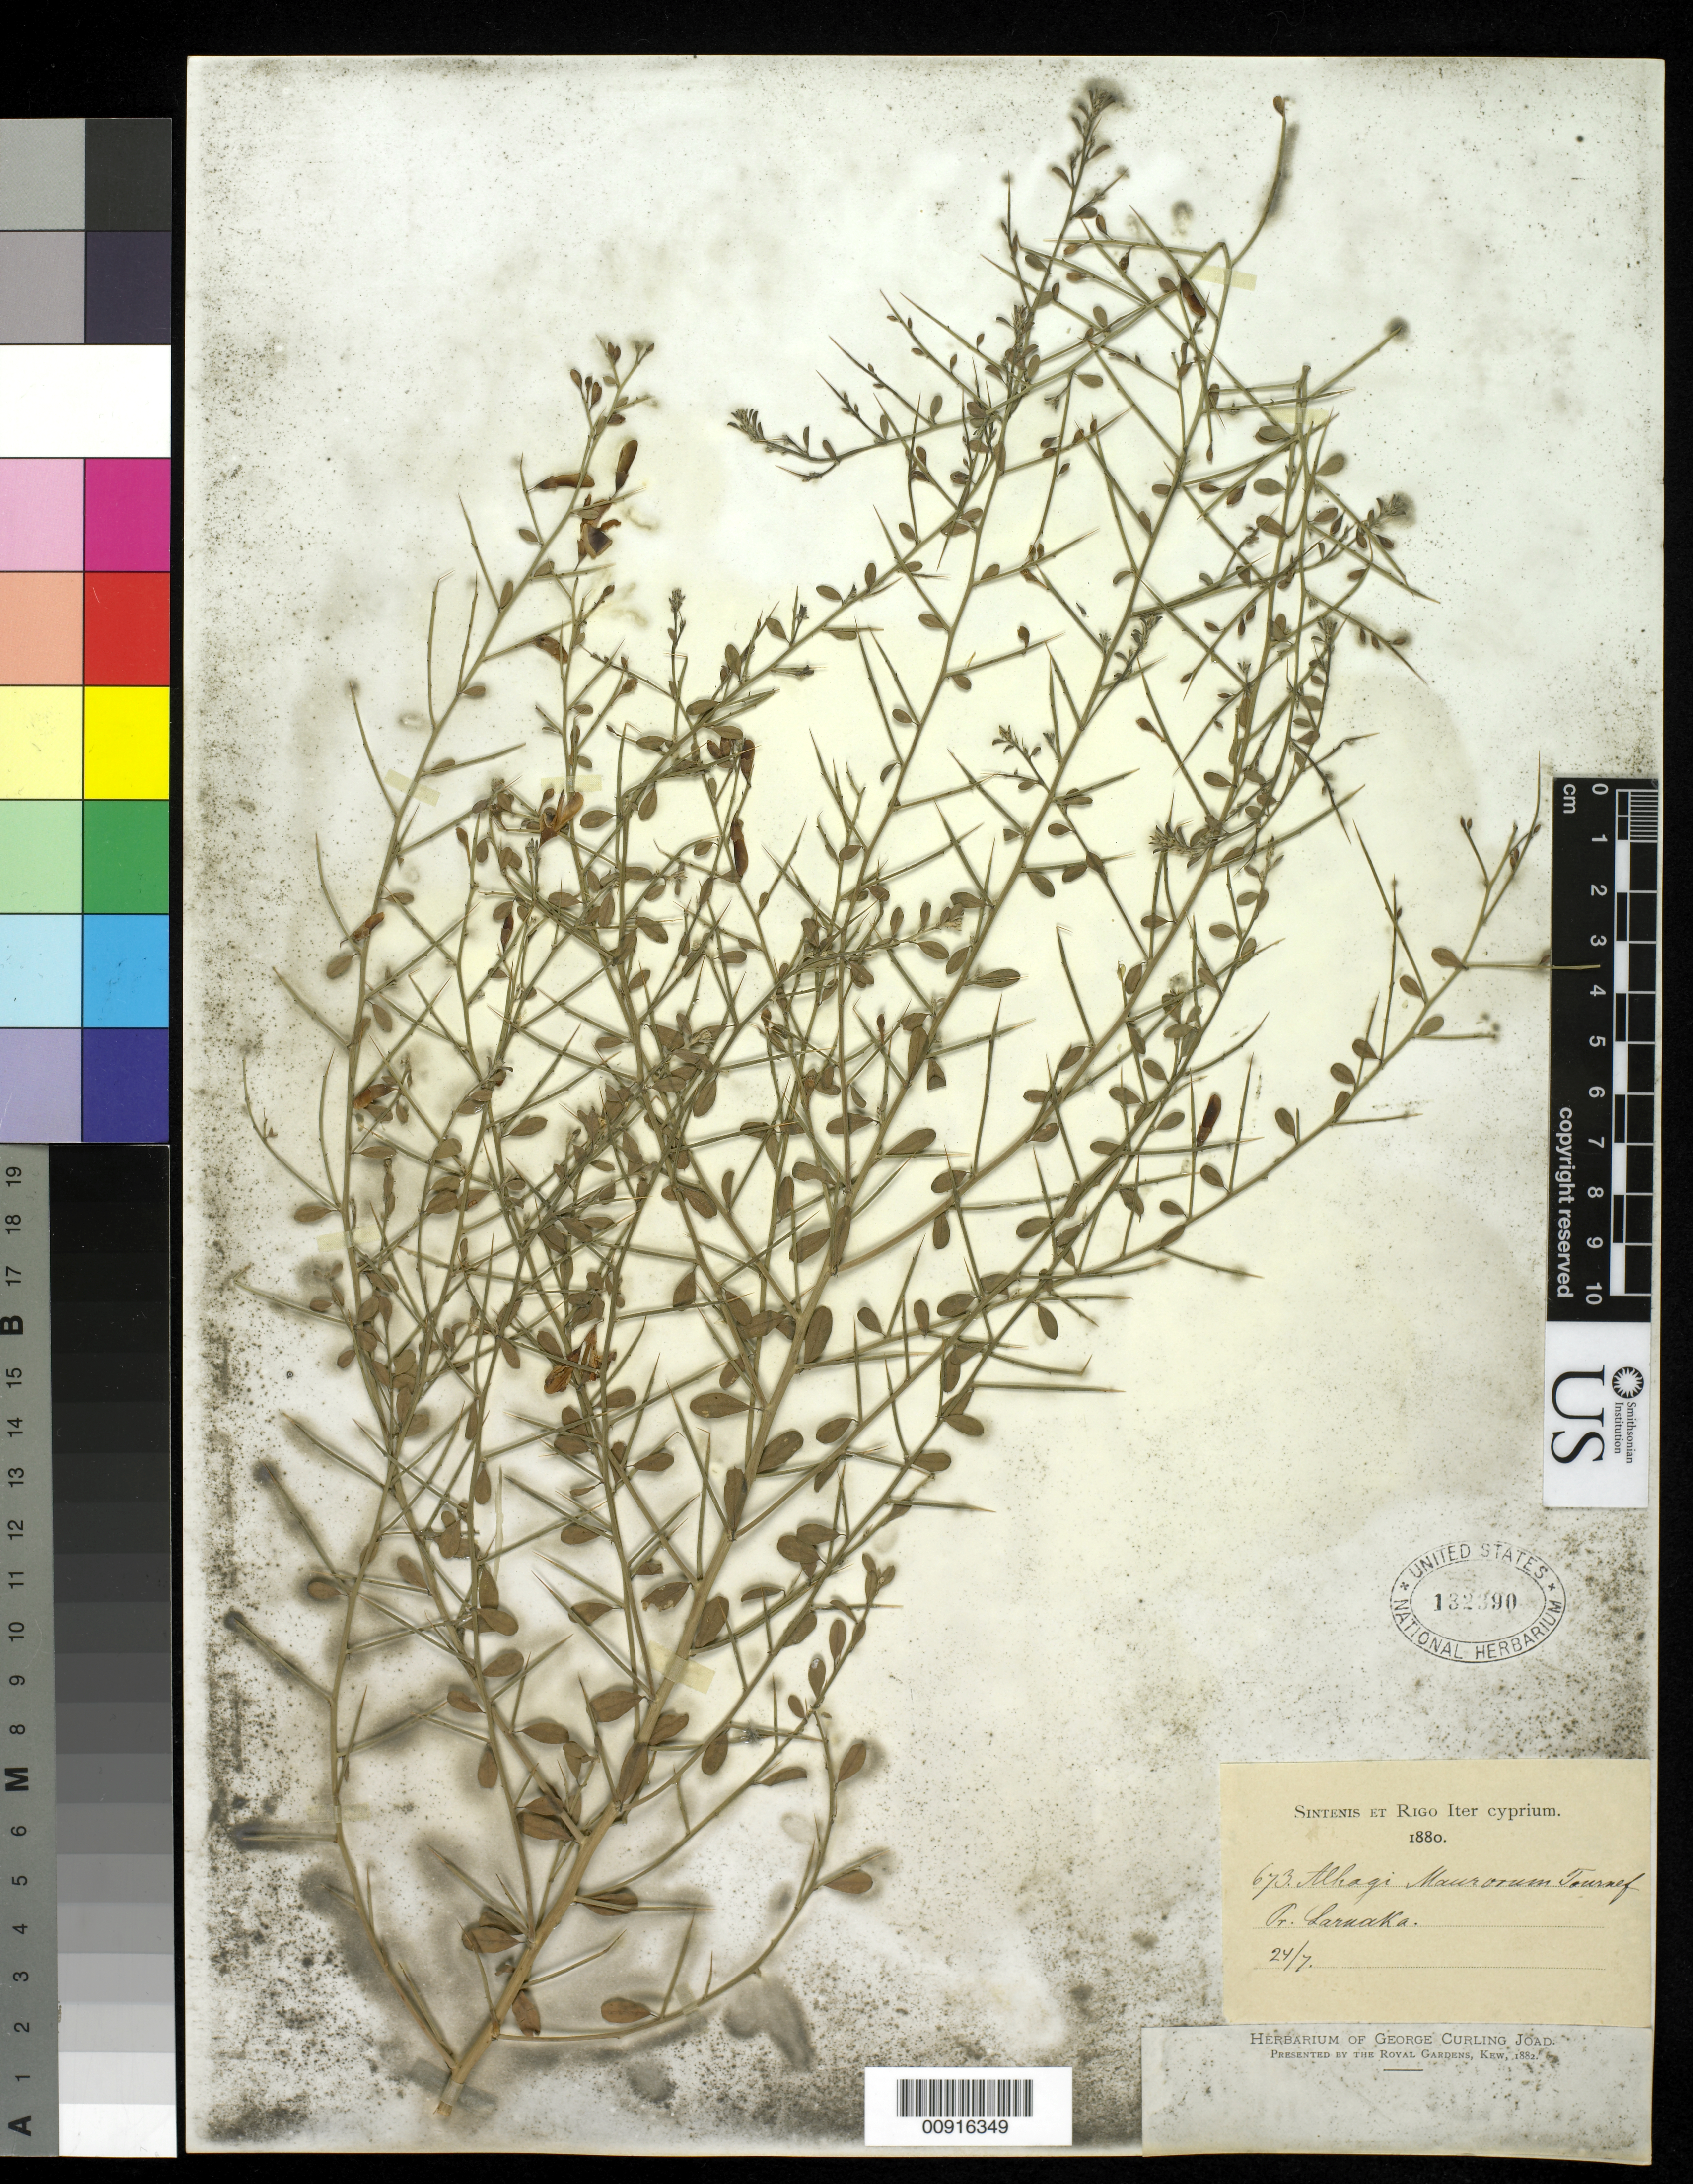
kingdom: Plantae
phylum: Tracheophyta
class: Magnoliopsida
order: Fabales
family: Fabaceae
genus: Alhagi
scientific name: Alhagi maurorum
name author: Medik.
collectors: Larnaka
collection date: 1880-07-24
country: Cyprus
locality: Sintensis et Rigo Iter cyprium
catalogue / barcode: US 132390